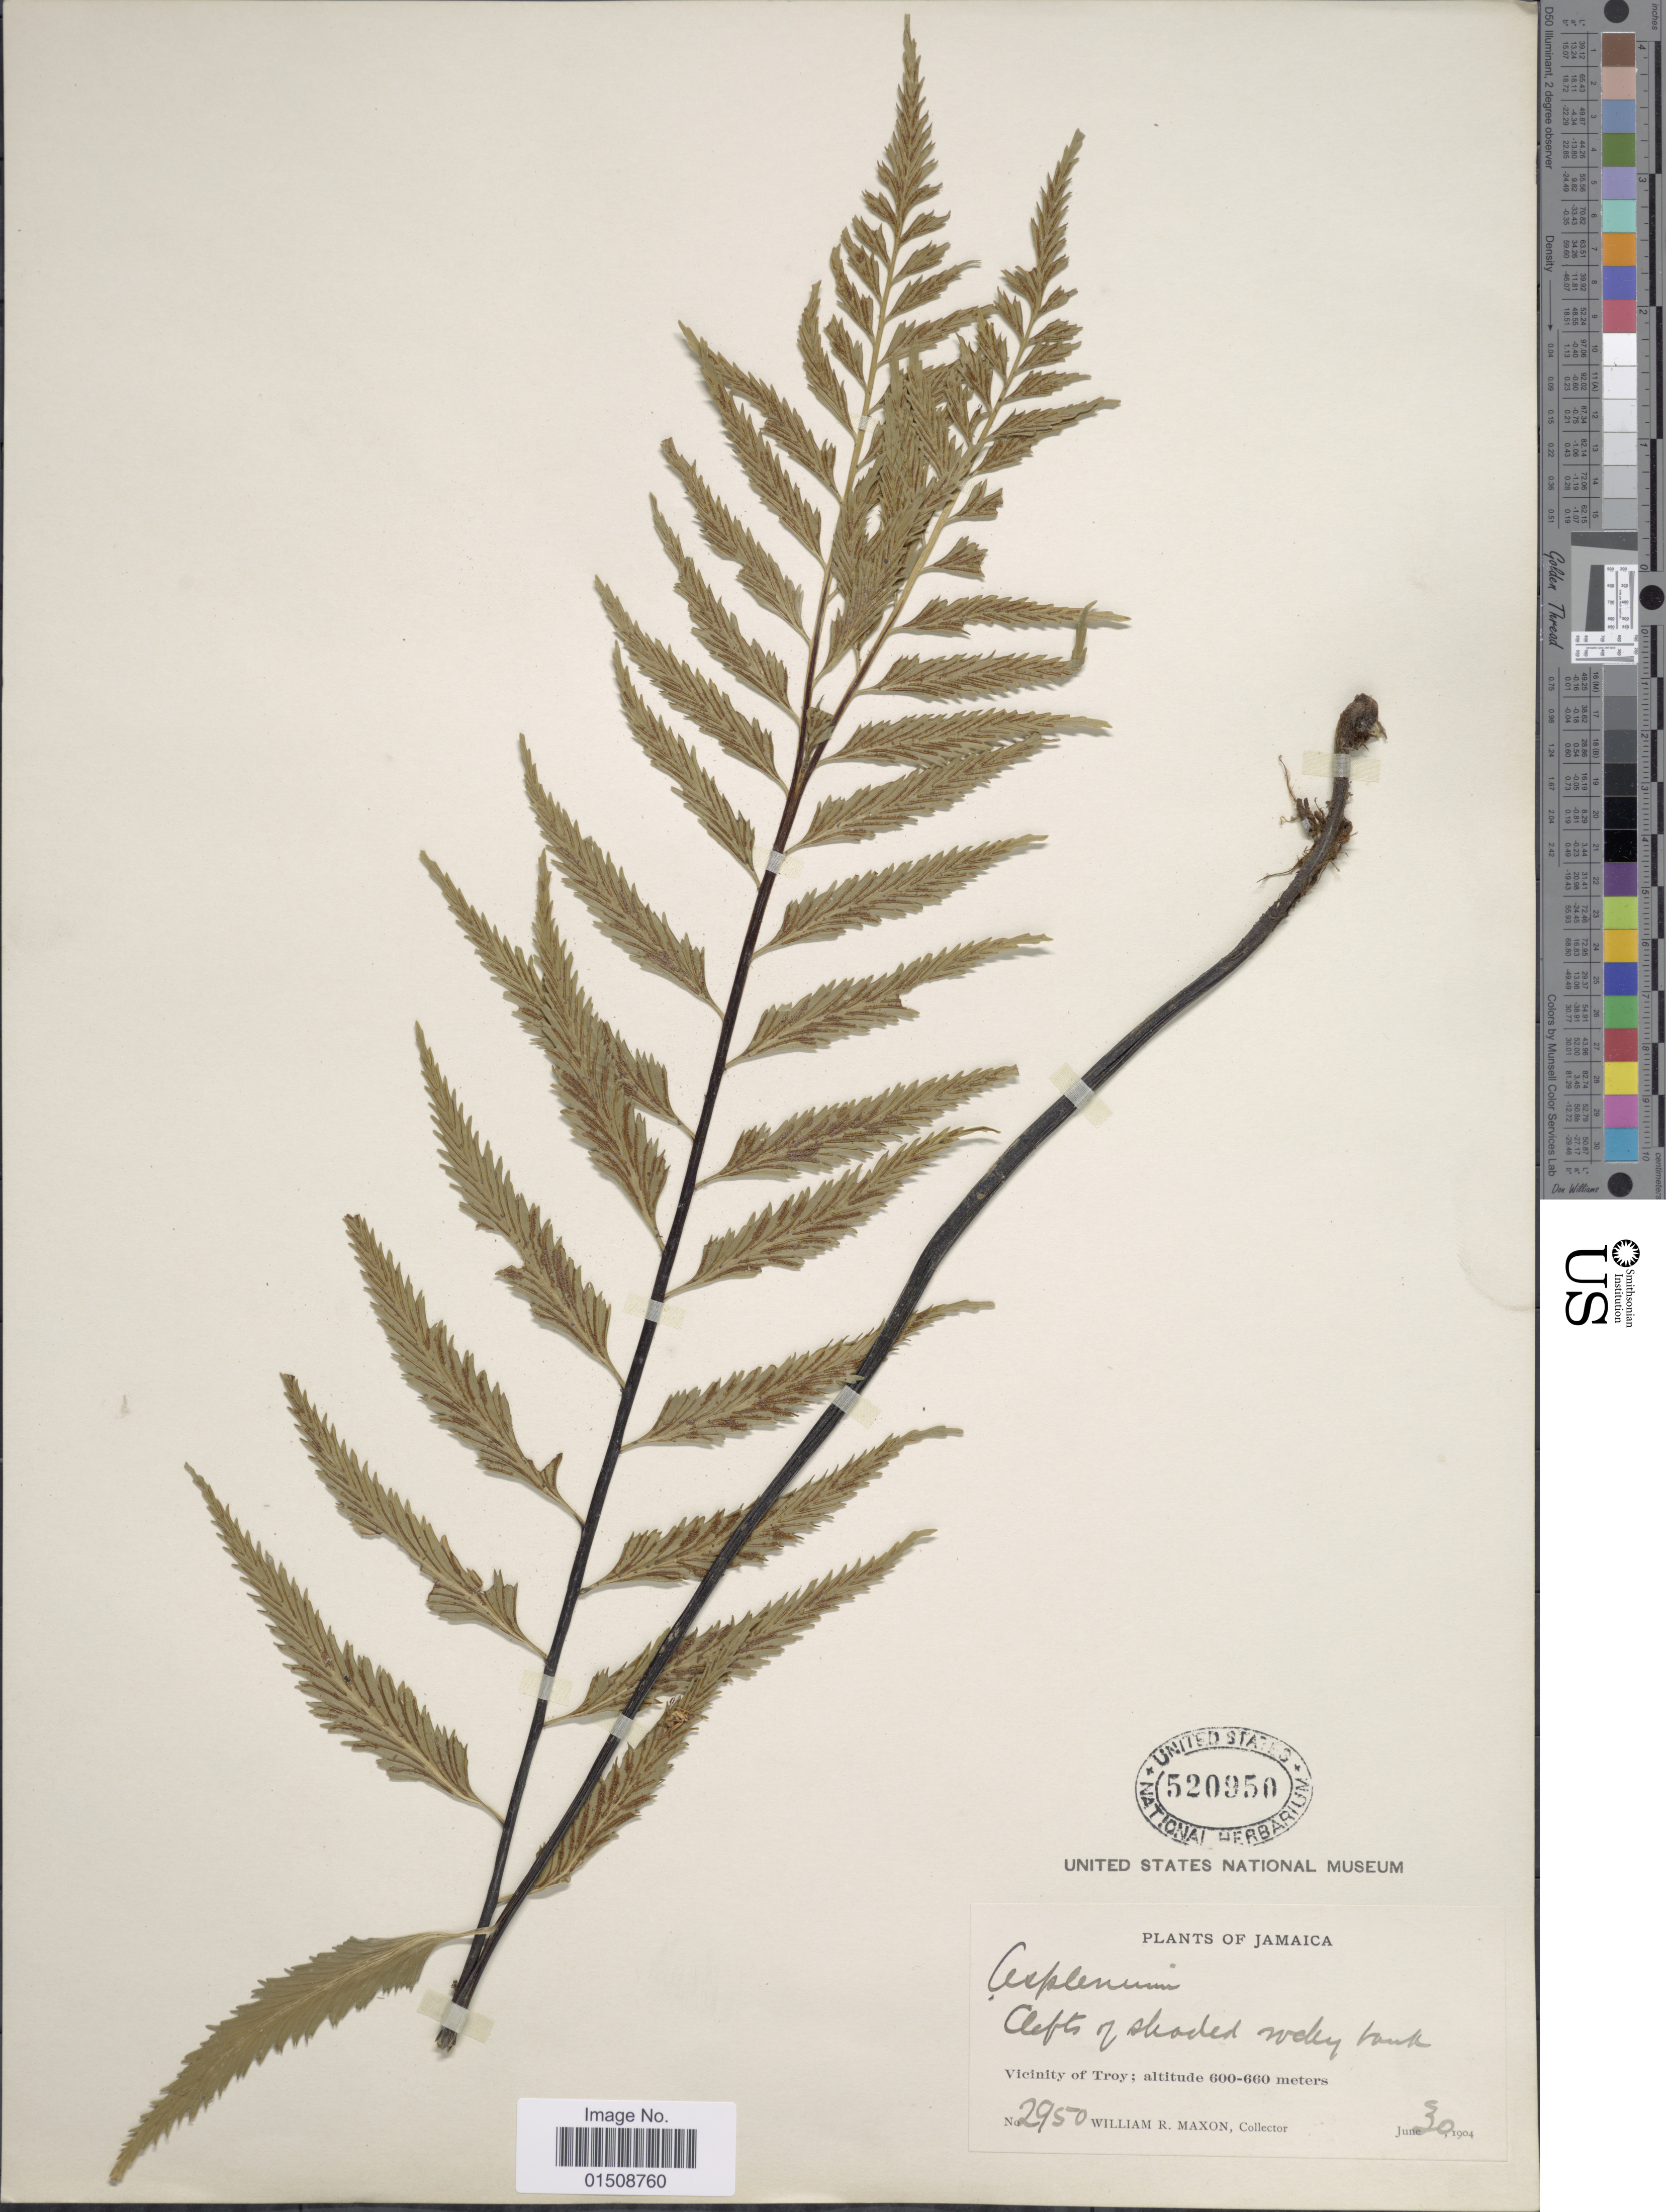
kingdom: Plantae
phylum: Tracheophyta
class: Polypodiopsida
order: Polypodiales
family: Aspleniaceae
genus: Asplenium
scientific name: Asplenium duale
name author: Jenman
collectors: W. R. Maxon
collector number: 2950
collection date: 1904-06-30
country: Jamaica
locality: Vicinity of Troy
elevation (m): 600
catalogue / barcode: US 520950